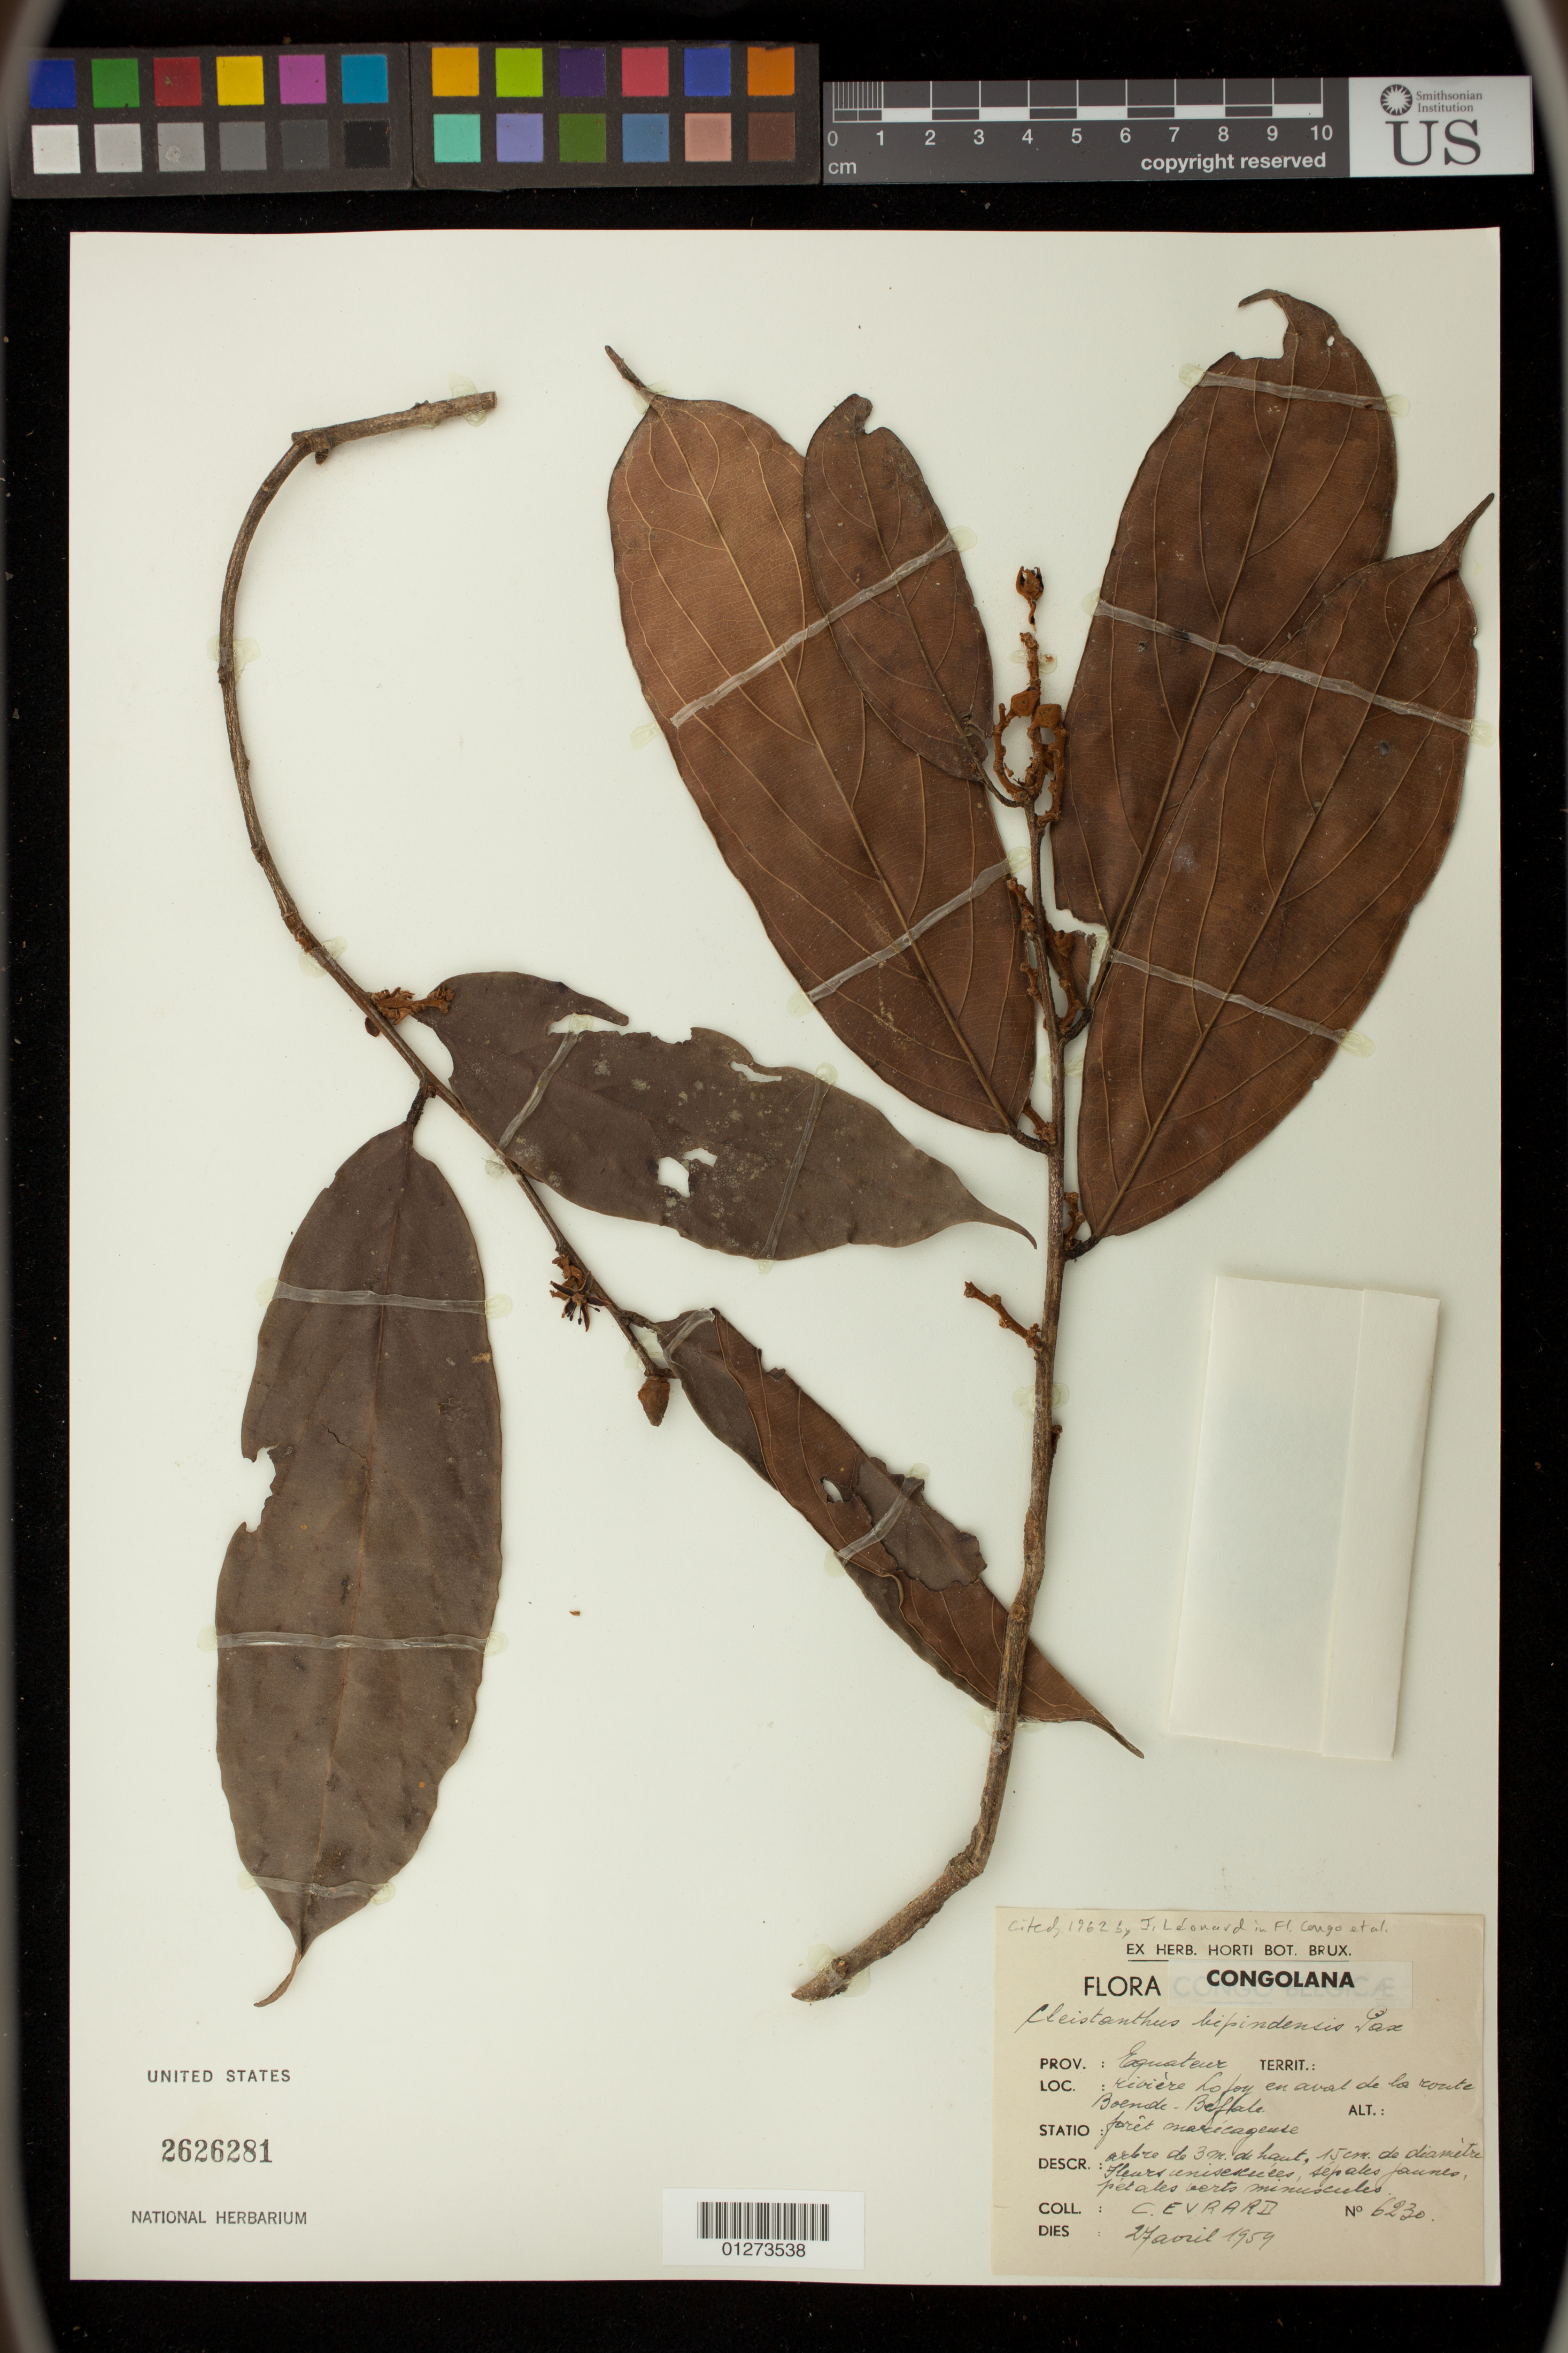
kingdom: Plantae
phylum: Tracheophyta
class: Magnoliopsida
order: Malpighiales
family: Phyllanthaceae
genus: Cleistanthus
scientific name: Cleistanthus bipindensis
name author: Pax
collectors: C. Evrard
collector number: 6230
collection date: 1959-04-27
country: Congo, Democratic Republic of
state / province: Equateur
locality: Riviere Lofoy en aval de la route Boenide-Befale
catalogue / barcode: US 2626281